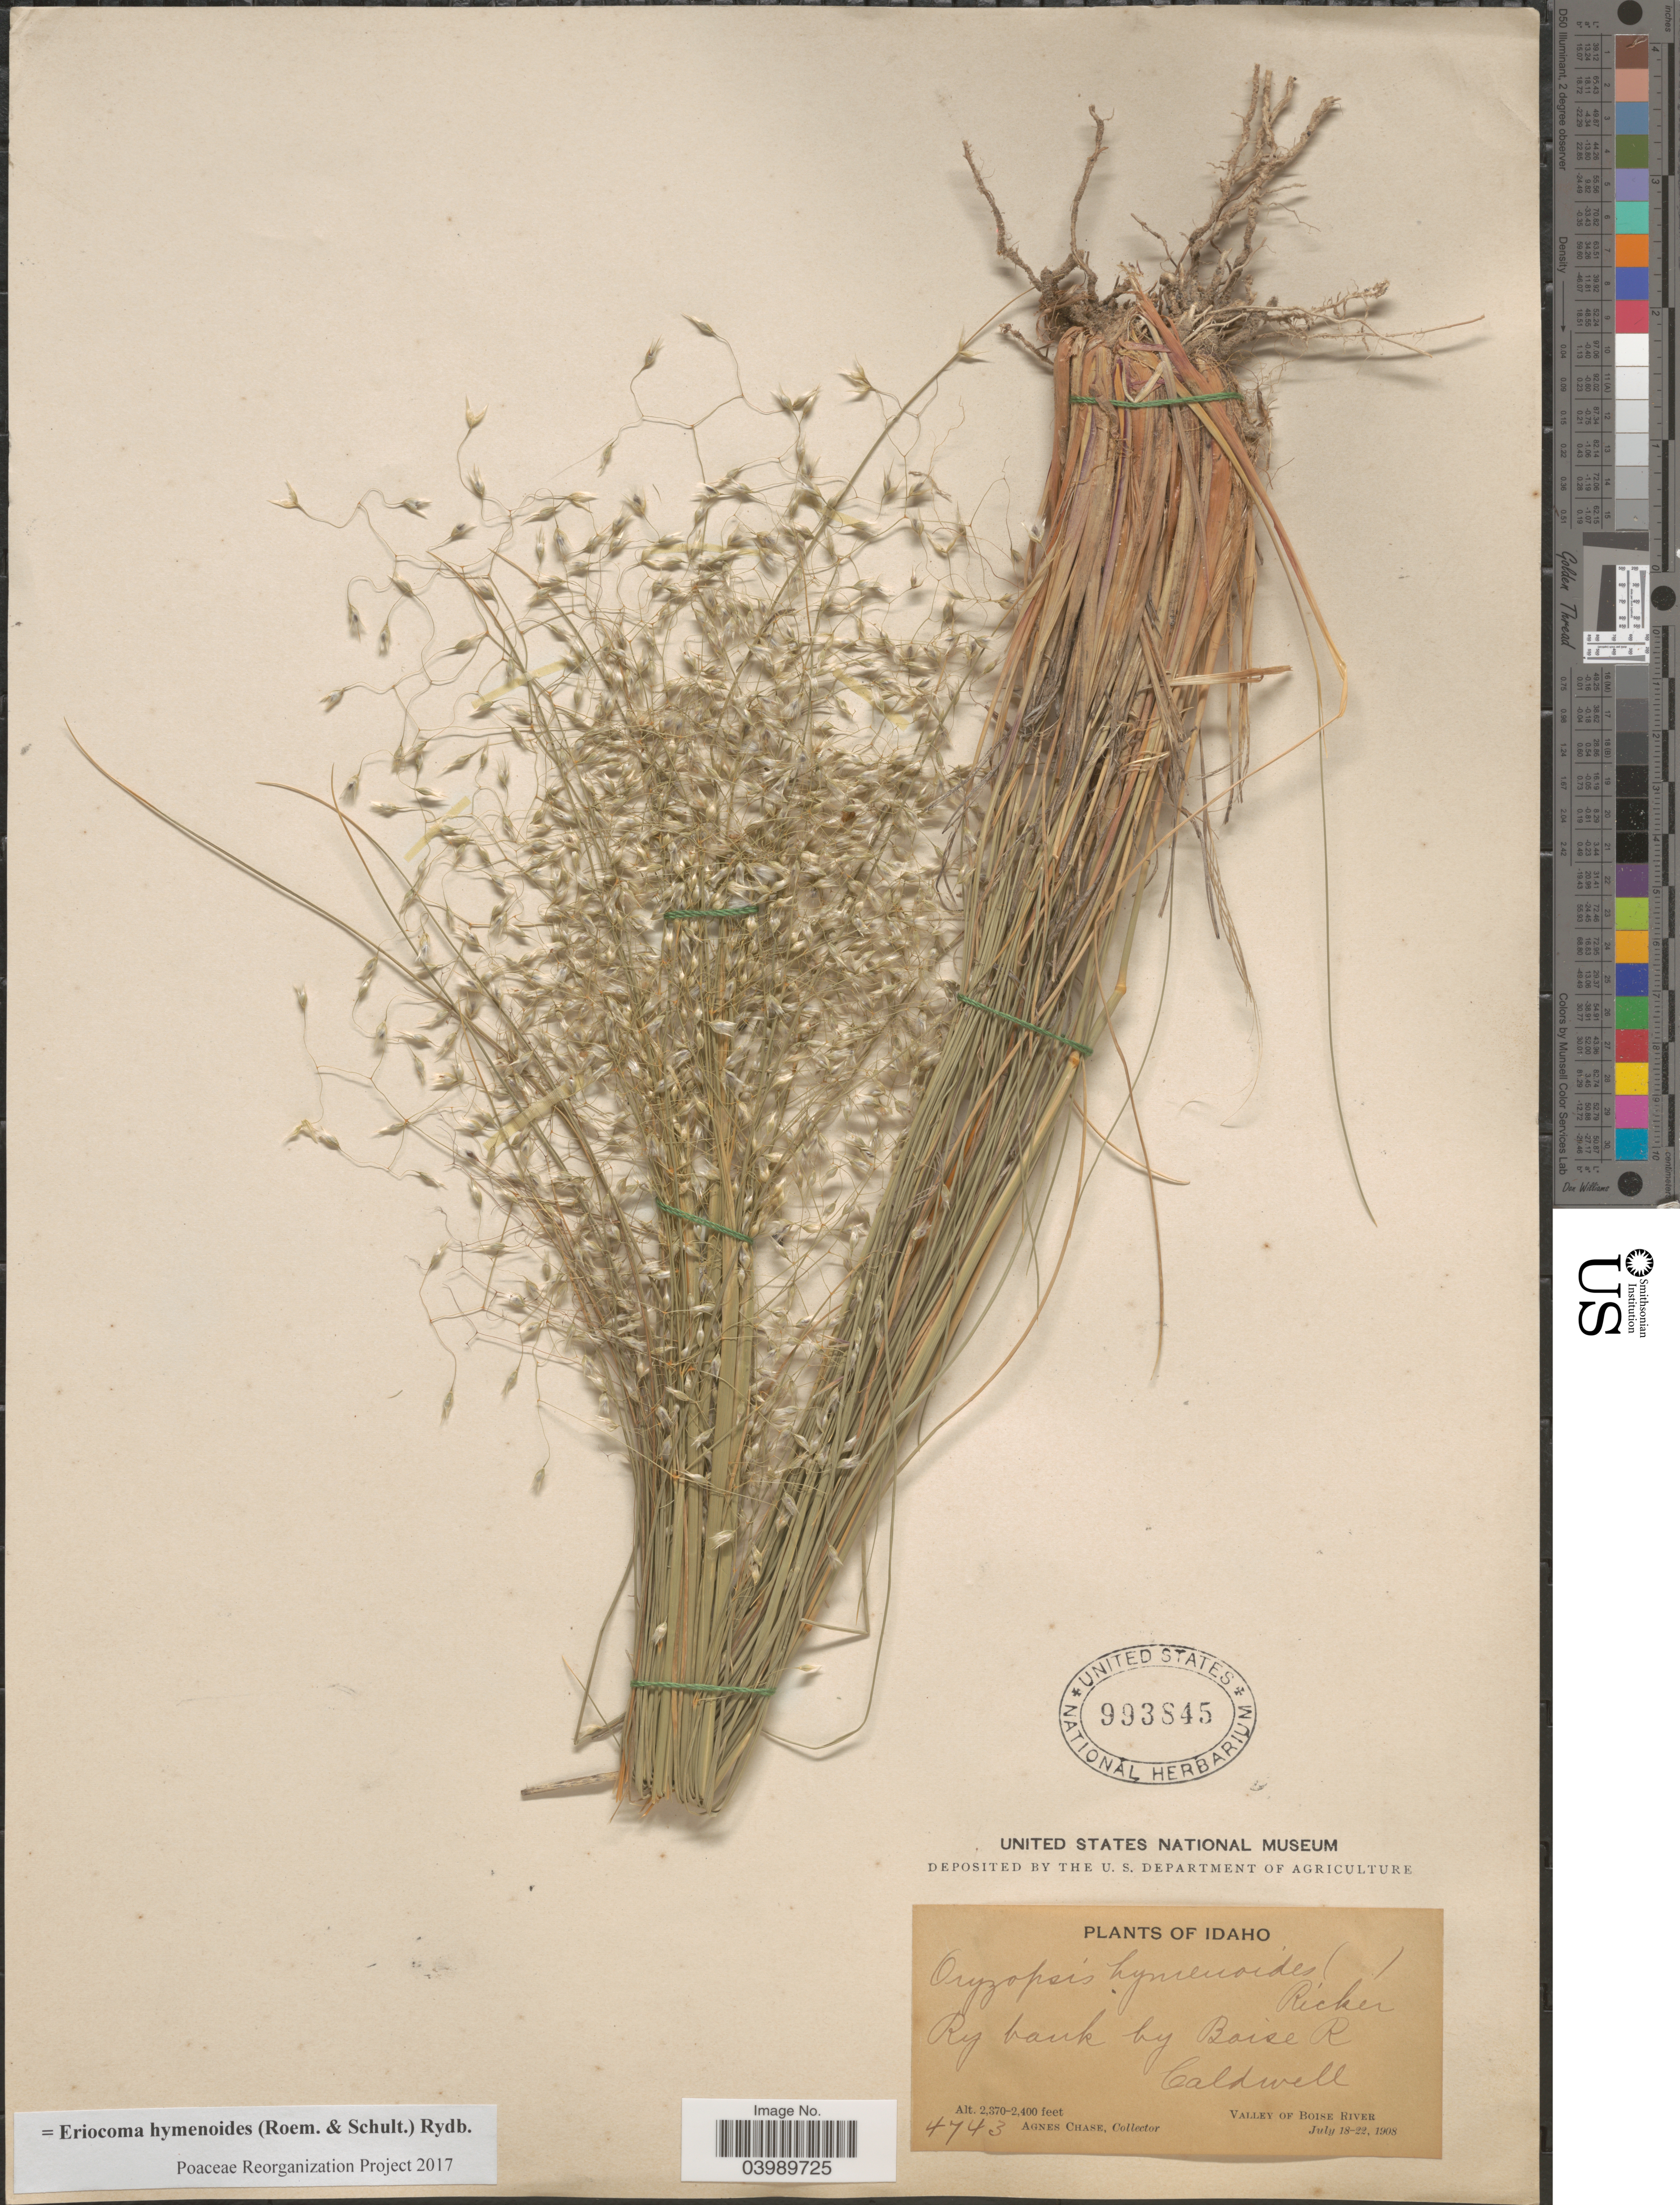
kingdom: Plantae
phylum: Tracheophyta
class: Liliopsida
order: Poales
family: Poaceae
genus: Eriocoma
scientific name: Eriocoma hymenoides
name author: (Roem. & Schult.) Rydb.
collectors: A. Chase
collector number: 4743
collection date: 1908-07-18/1908-07-22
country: United States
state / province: Idaho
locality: By bank by Boise R. Caldwell. Valley of Boise River.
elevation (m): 722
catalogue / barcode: US 993845